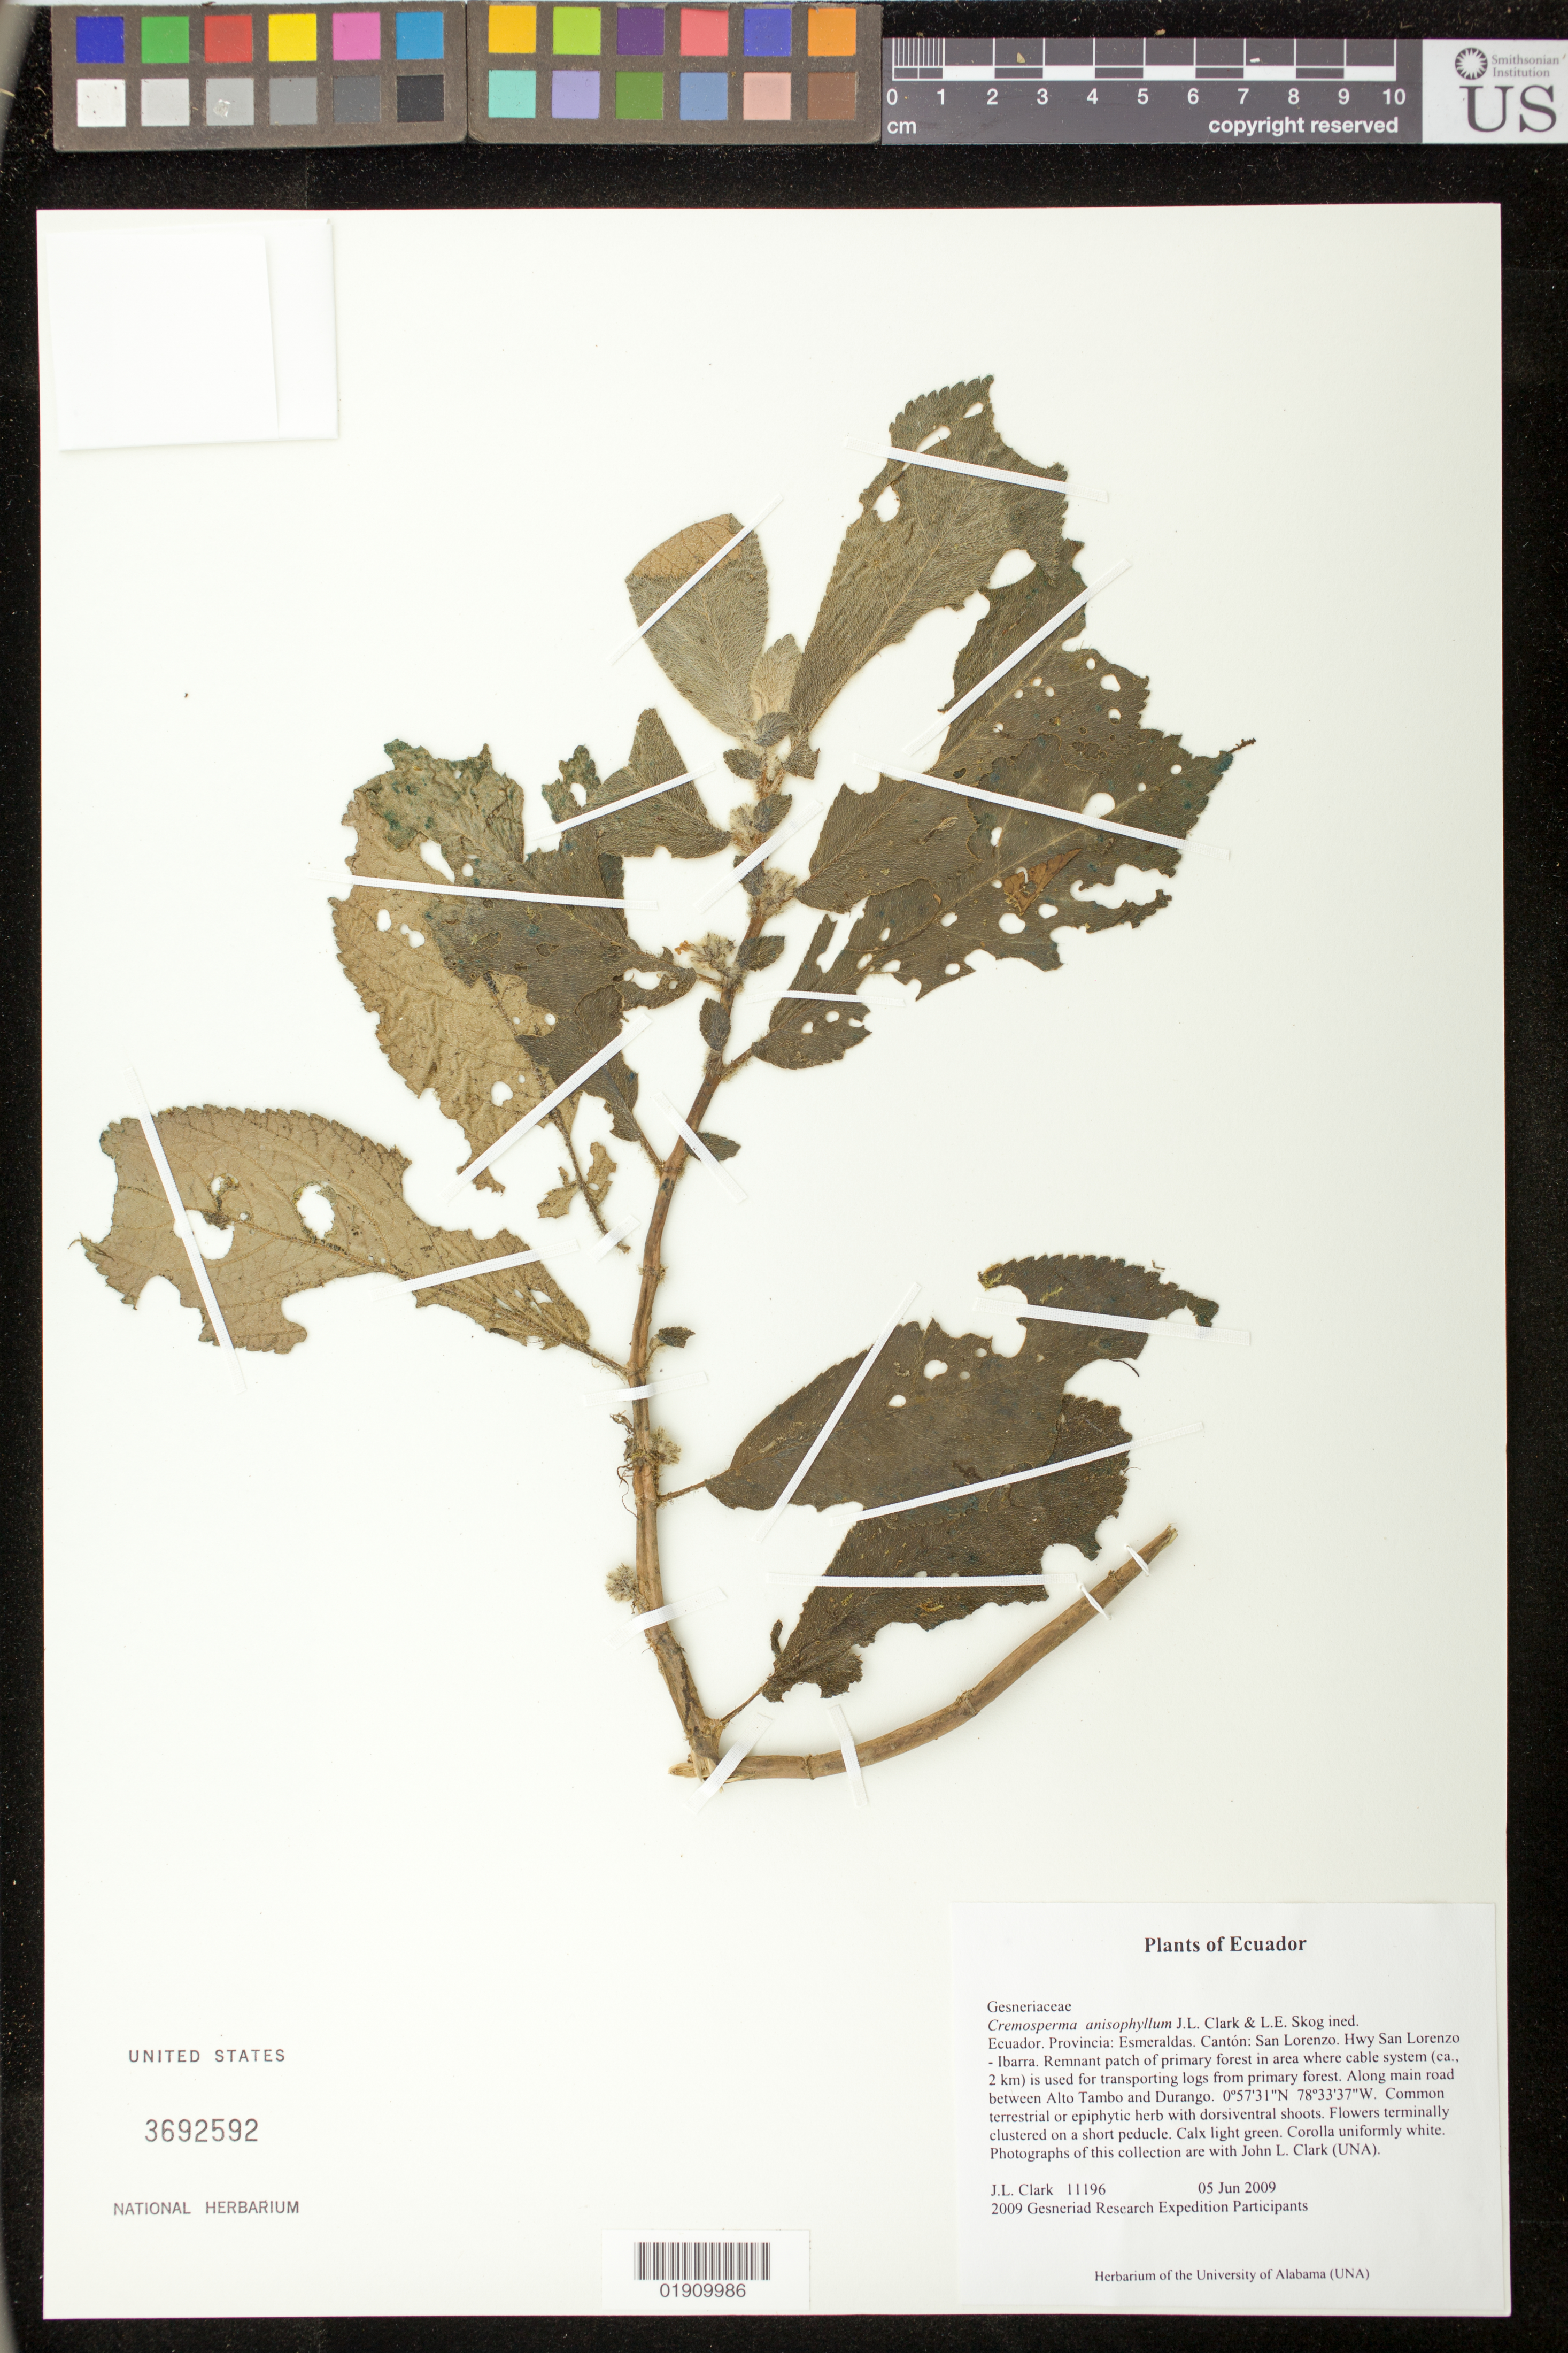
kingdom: Plantae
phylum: Tracheophyta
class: Magnoliopsida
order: Lamiales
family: Gesneriaceae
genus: Cremosperma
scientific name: Cremosperma anisophyllum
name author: J.L. Clark & L.E. Skog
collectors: J. L. Clark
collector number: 11196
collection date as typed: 05 Jun 2009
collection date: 2009-06-05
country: Ecuador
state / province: Esmeraldas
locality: Ecuador. Provincia: Esmeraldas, Canton: San Lorenzo. Hwy San Lorenzo-Ibarra. Remnant patch of primary forest in area where cable system (ca., 2 km) is used for transporting logs from primary forest. Along main road between Alto Tambo and Durango.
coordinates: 0°57'31"N, 78°33'37"W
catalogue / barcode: US 3692592